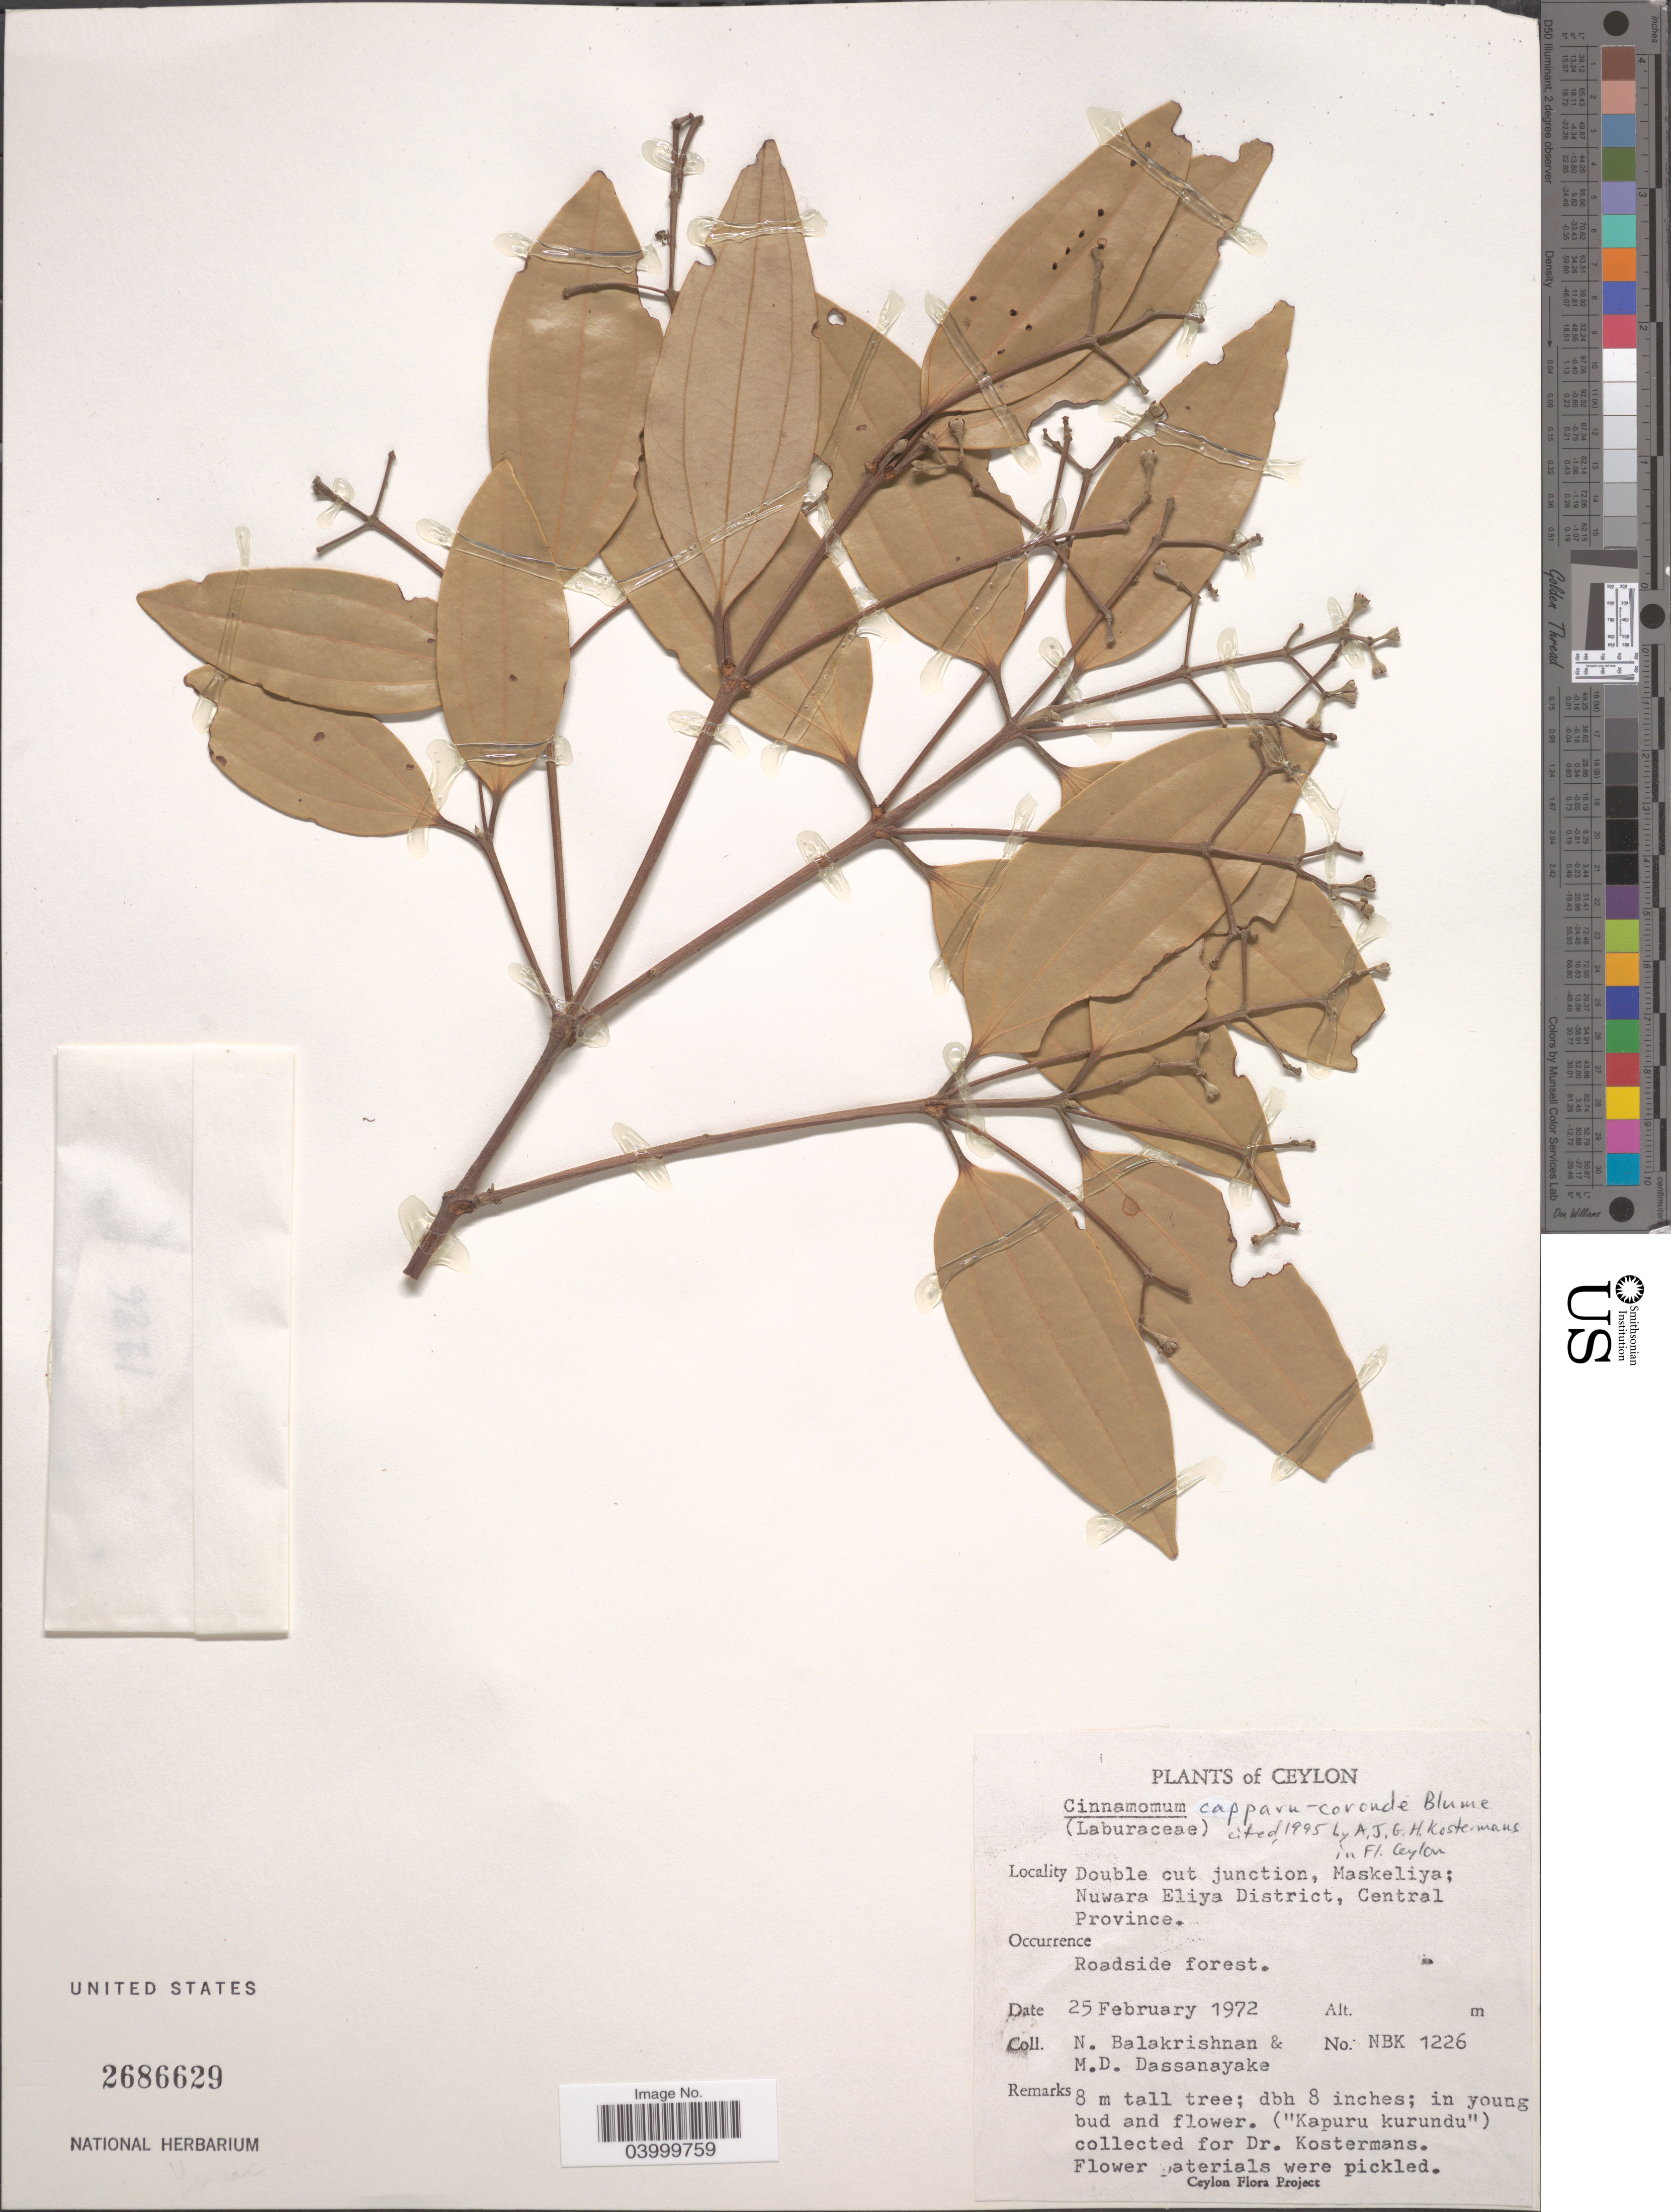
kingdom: Plantae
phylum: Tracheophyta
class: Magnoliopsida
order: Laurales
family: Lauraceae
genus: Cinnamomum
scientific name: Cinnamomum cappara-coronde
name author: Blume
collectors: N. Balakrishnan & M. D. Dassanayake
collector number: NBK 1226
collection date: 1972-02-25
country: Sri Lanka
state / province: Central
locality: Ceylon. Double cut junction, Maskeliya; Nuwara Eliya District.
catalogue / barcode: US 2686629